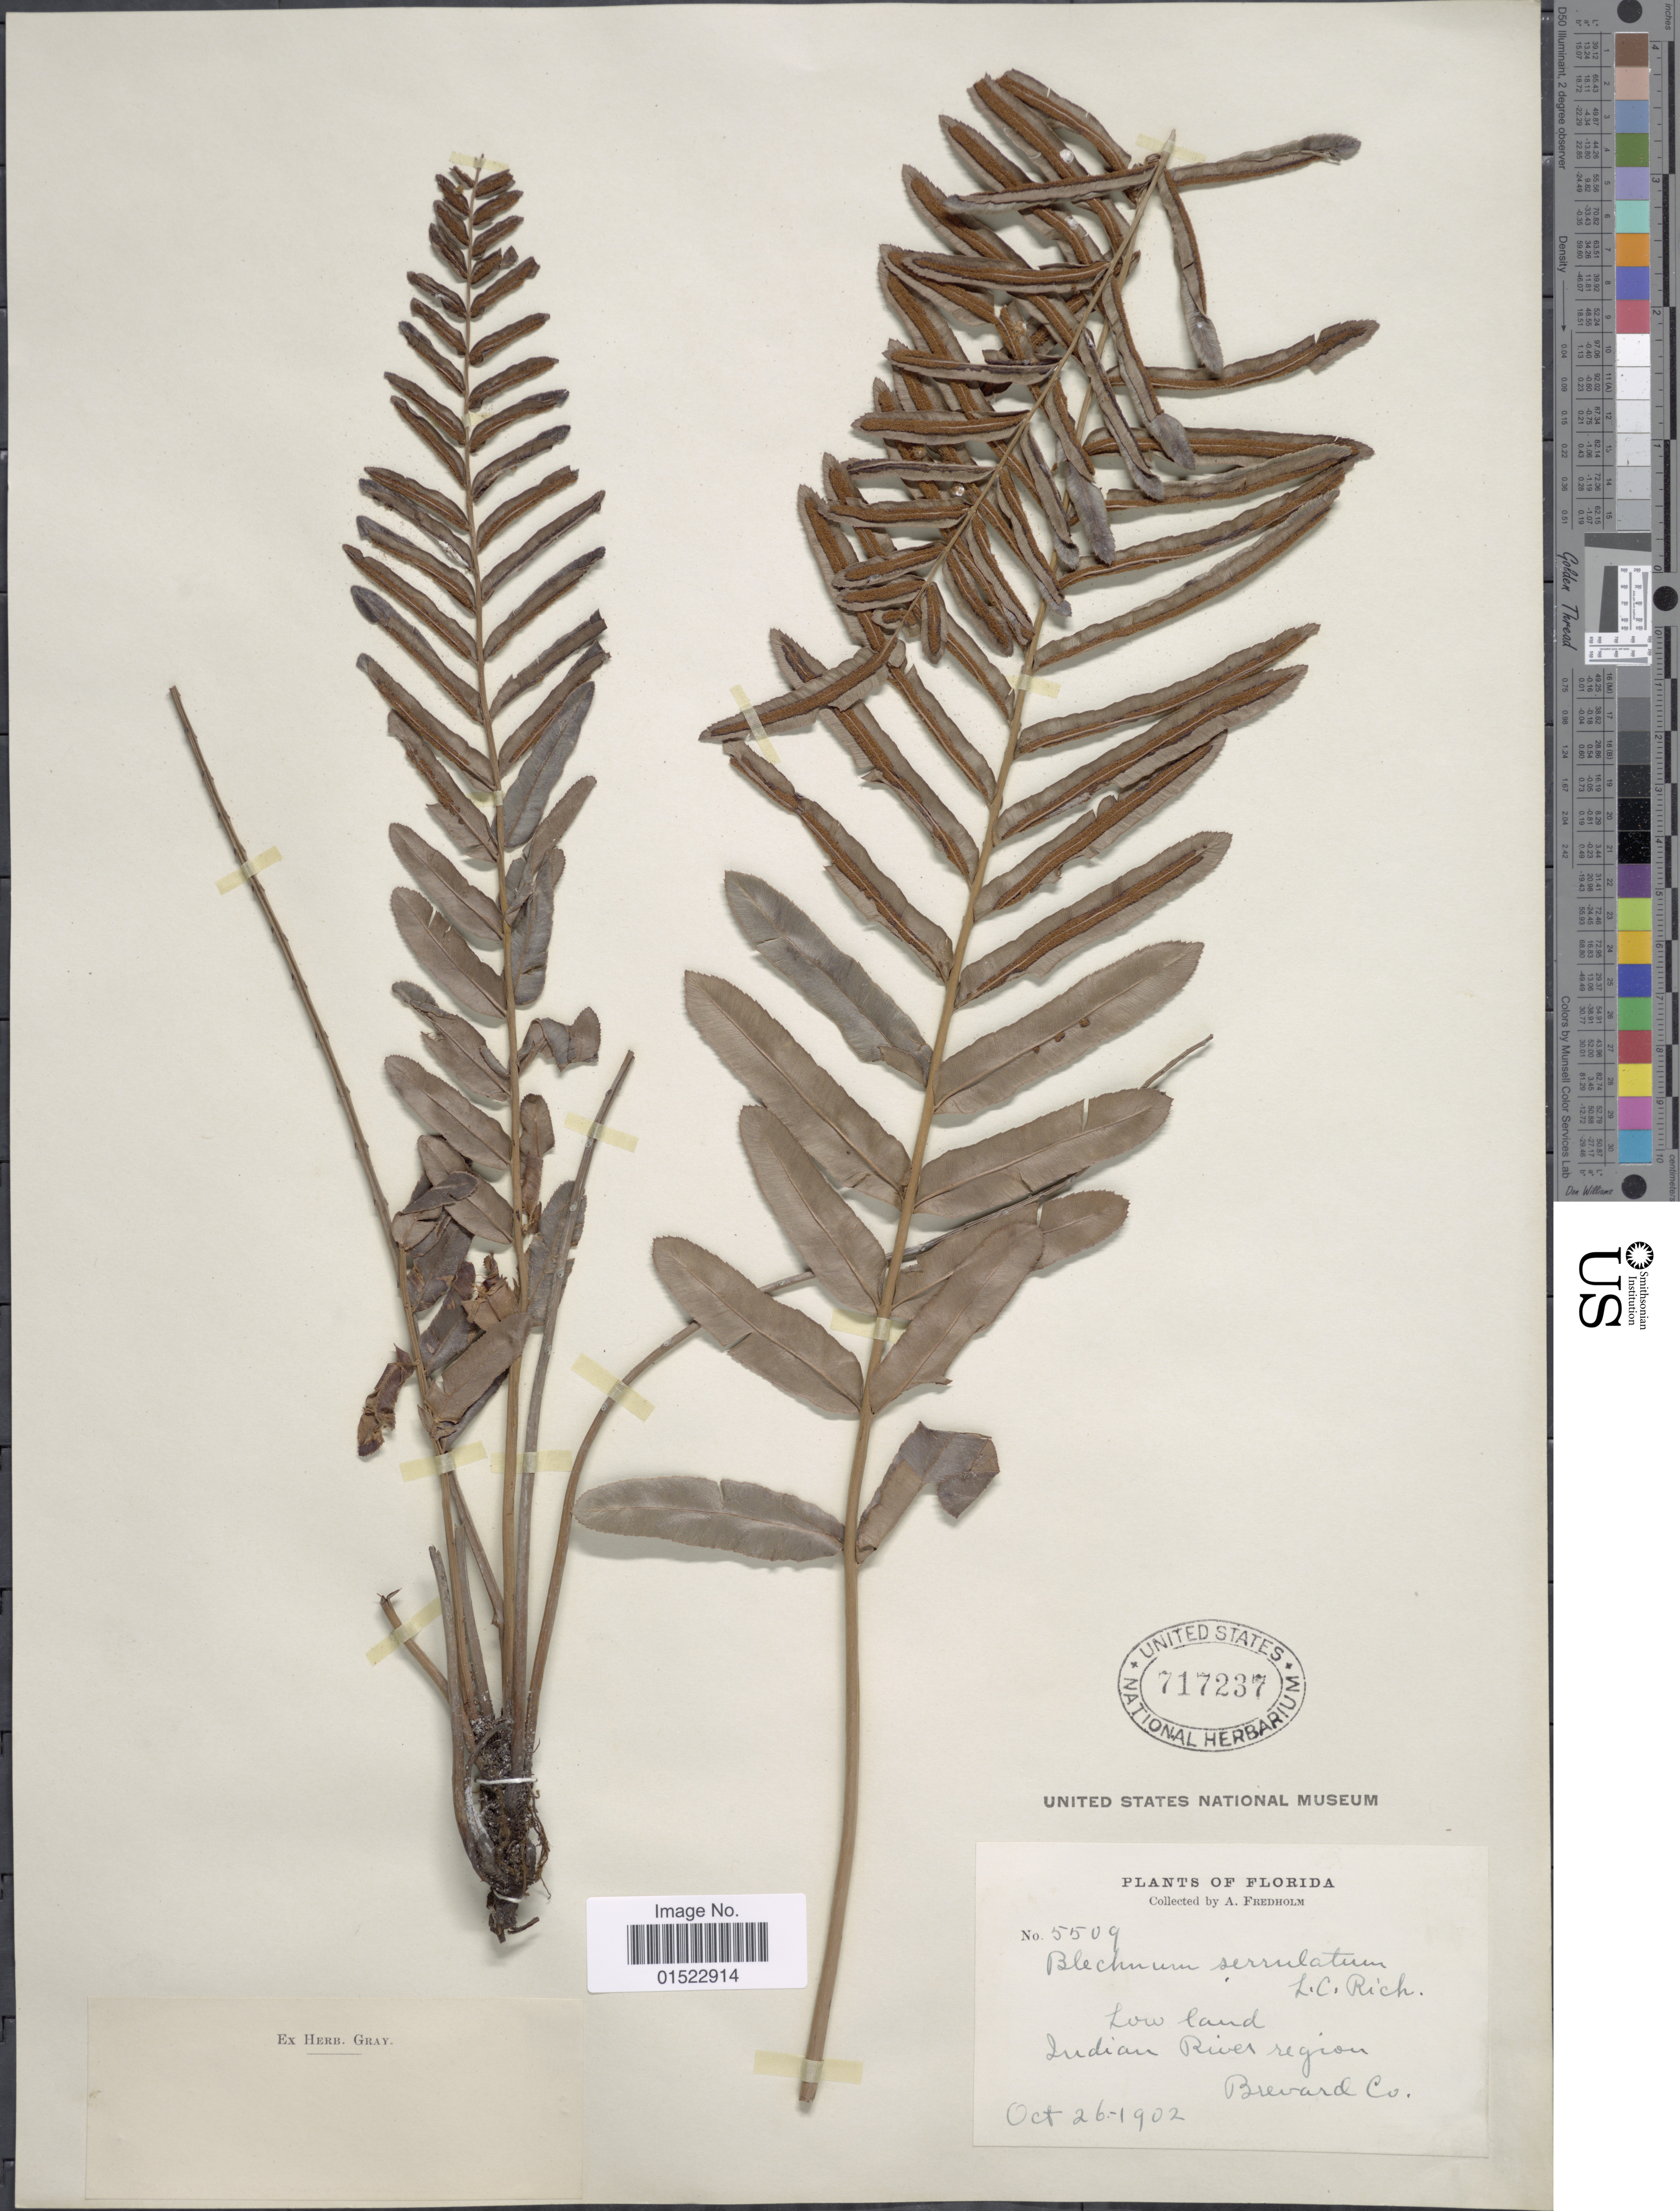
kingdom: Plantae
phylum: Tracheophyta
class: Polypodiopsida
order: Polypodiales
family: Blechnaceae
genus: Telmatoblechnum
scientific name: Telmatoblechnum serrulatum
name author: (Rich.) Perrie et al.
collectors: A. Fredholm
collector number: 5509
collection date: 1902-10-26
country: United States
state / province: Florida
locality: Low land, Indian River region, Brevard Co.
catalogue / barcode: US 717237